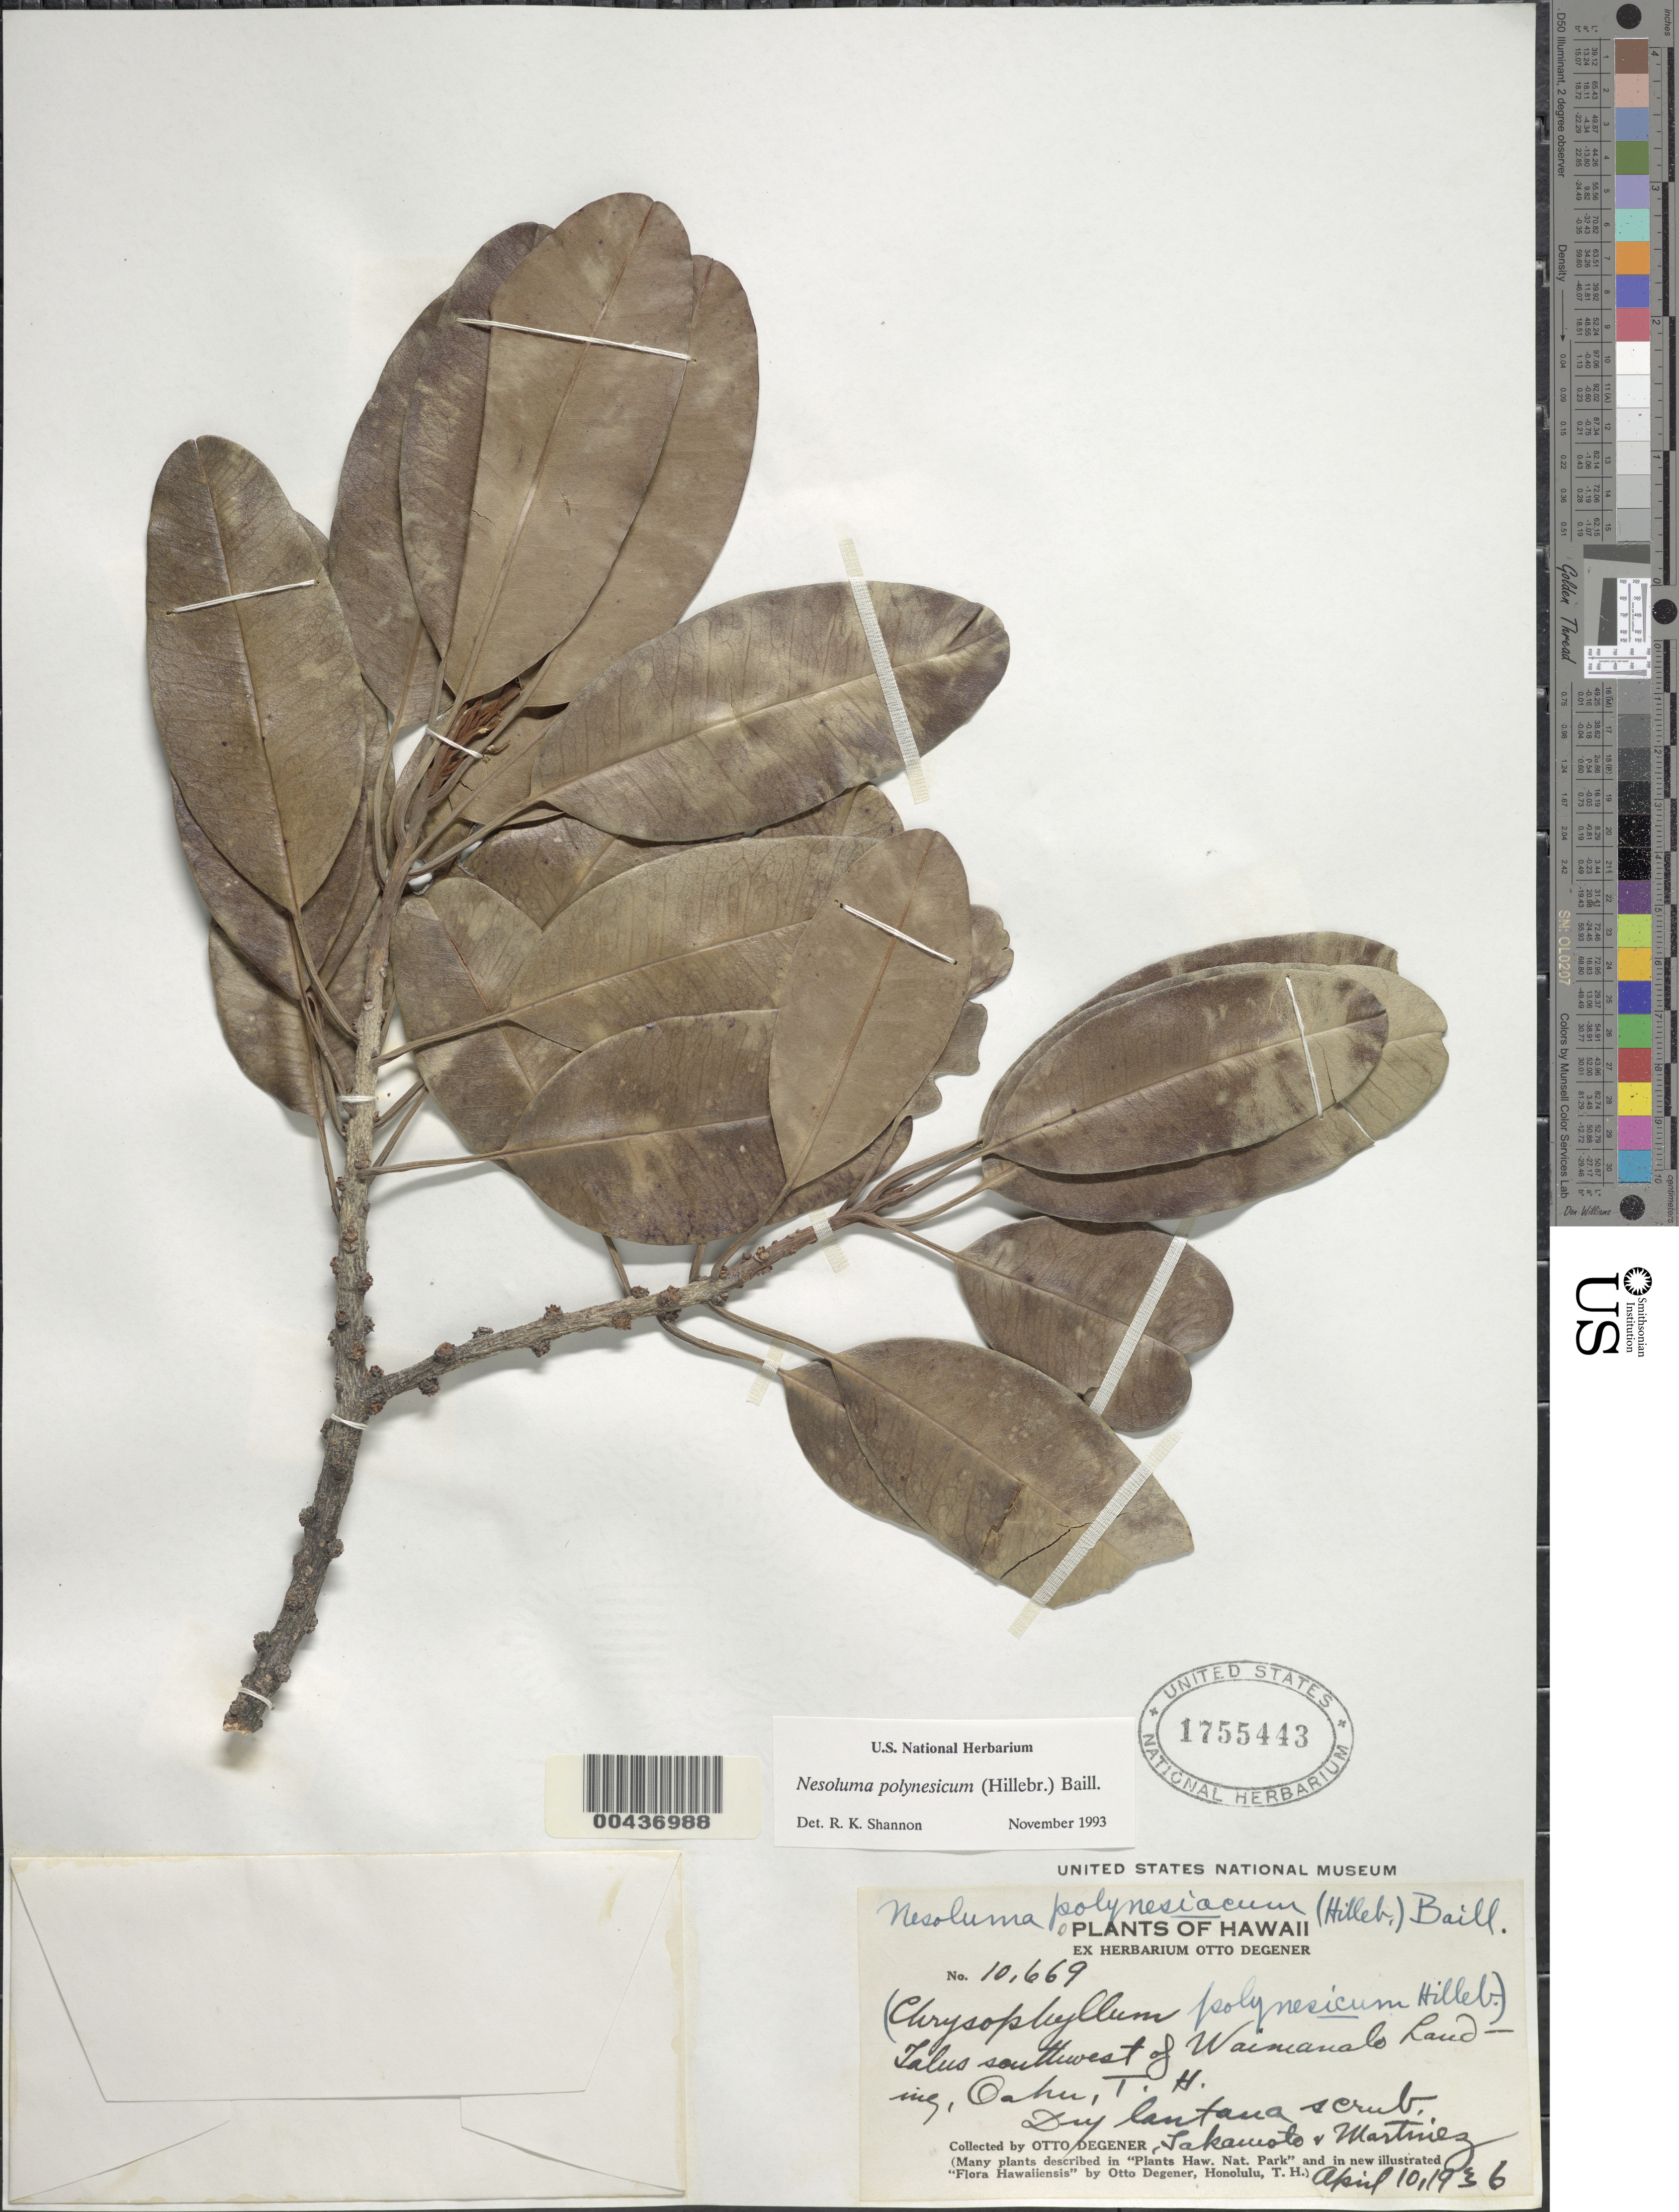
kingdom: Plantae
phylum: Tracheophyta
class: Magnoliopsida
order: Ericales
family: Sapotaceae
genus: Sideroxylon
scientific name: Sideroxylon polynesicum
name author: (Hillebr.) Smedmark & Anderb.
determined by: Wagner, W. L., (BOT), Smithsonian Institution - National Museum of Natural History (UNITED STATES)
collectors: O. Degener, -. Takamoto & -- Martinez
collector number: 10669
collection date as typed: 10 Apr 1936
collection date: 1936-04-10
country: United States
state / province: Hawaii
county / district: Honolulu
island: Oahu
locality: Talus southwest of Waimanalo Landing, Oahu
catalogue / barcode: US 1755443